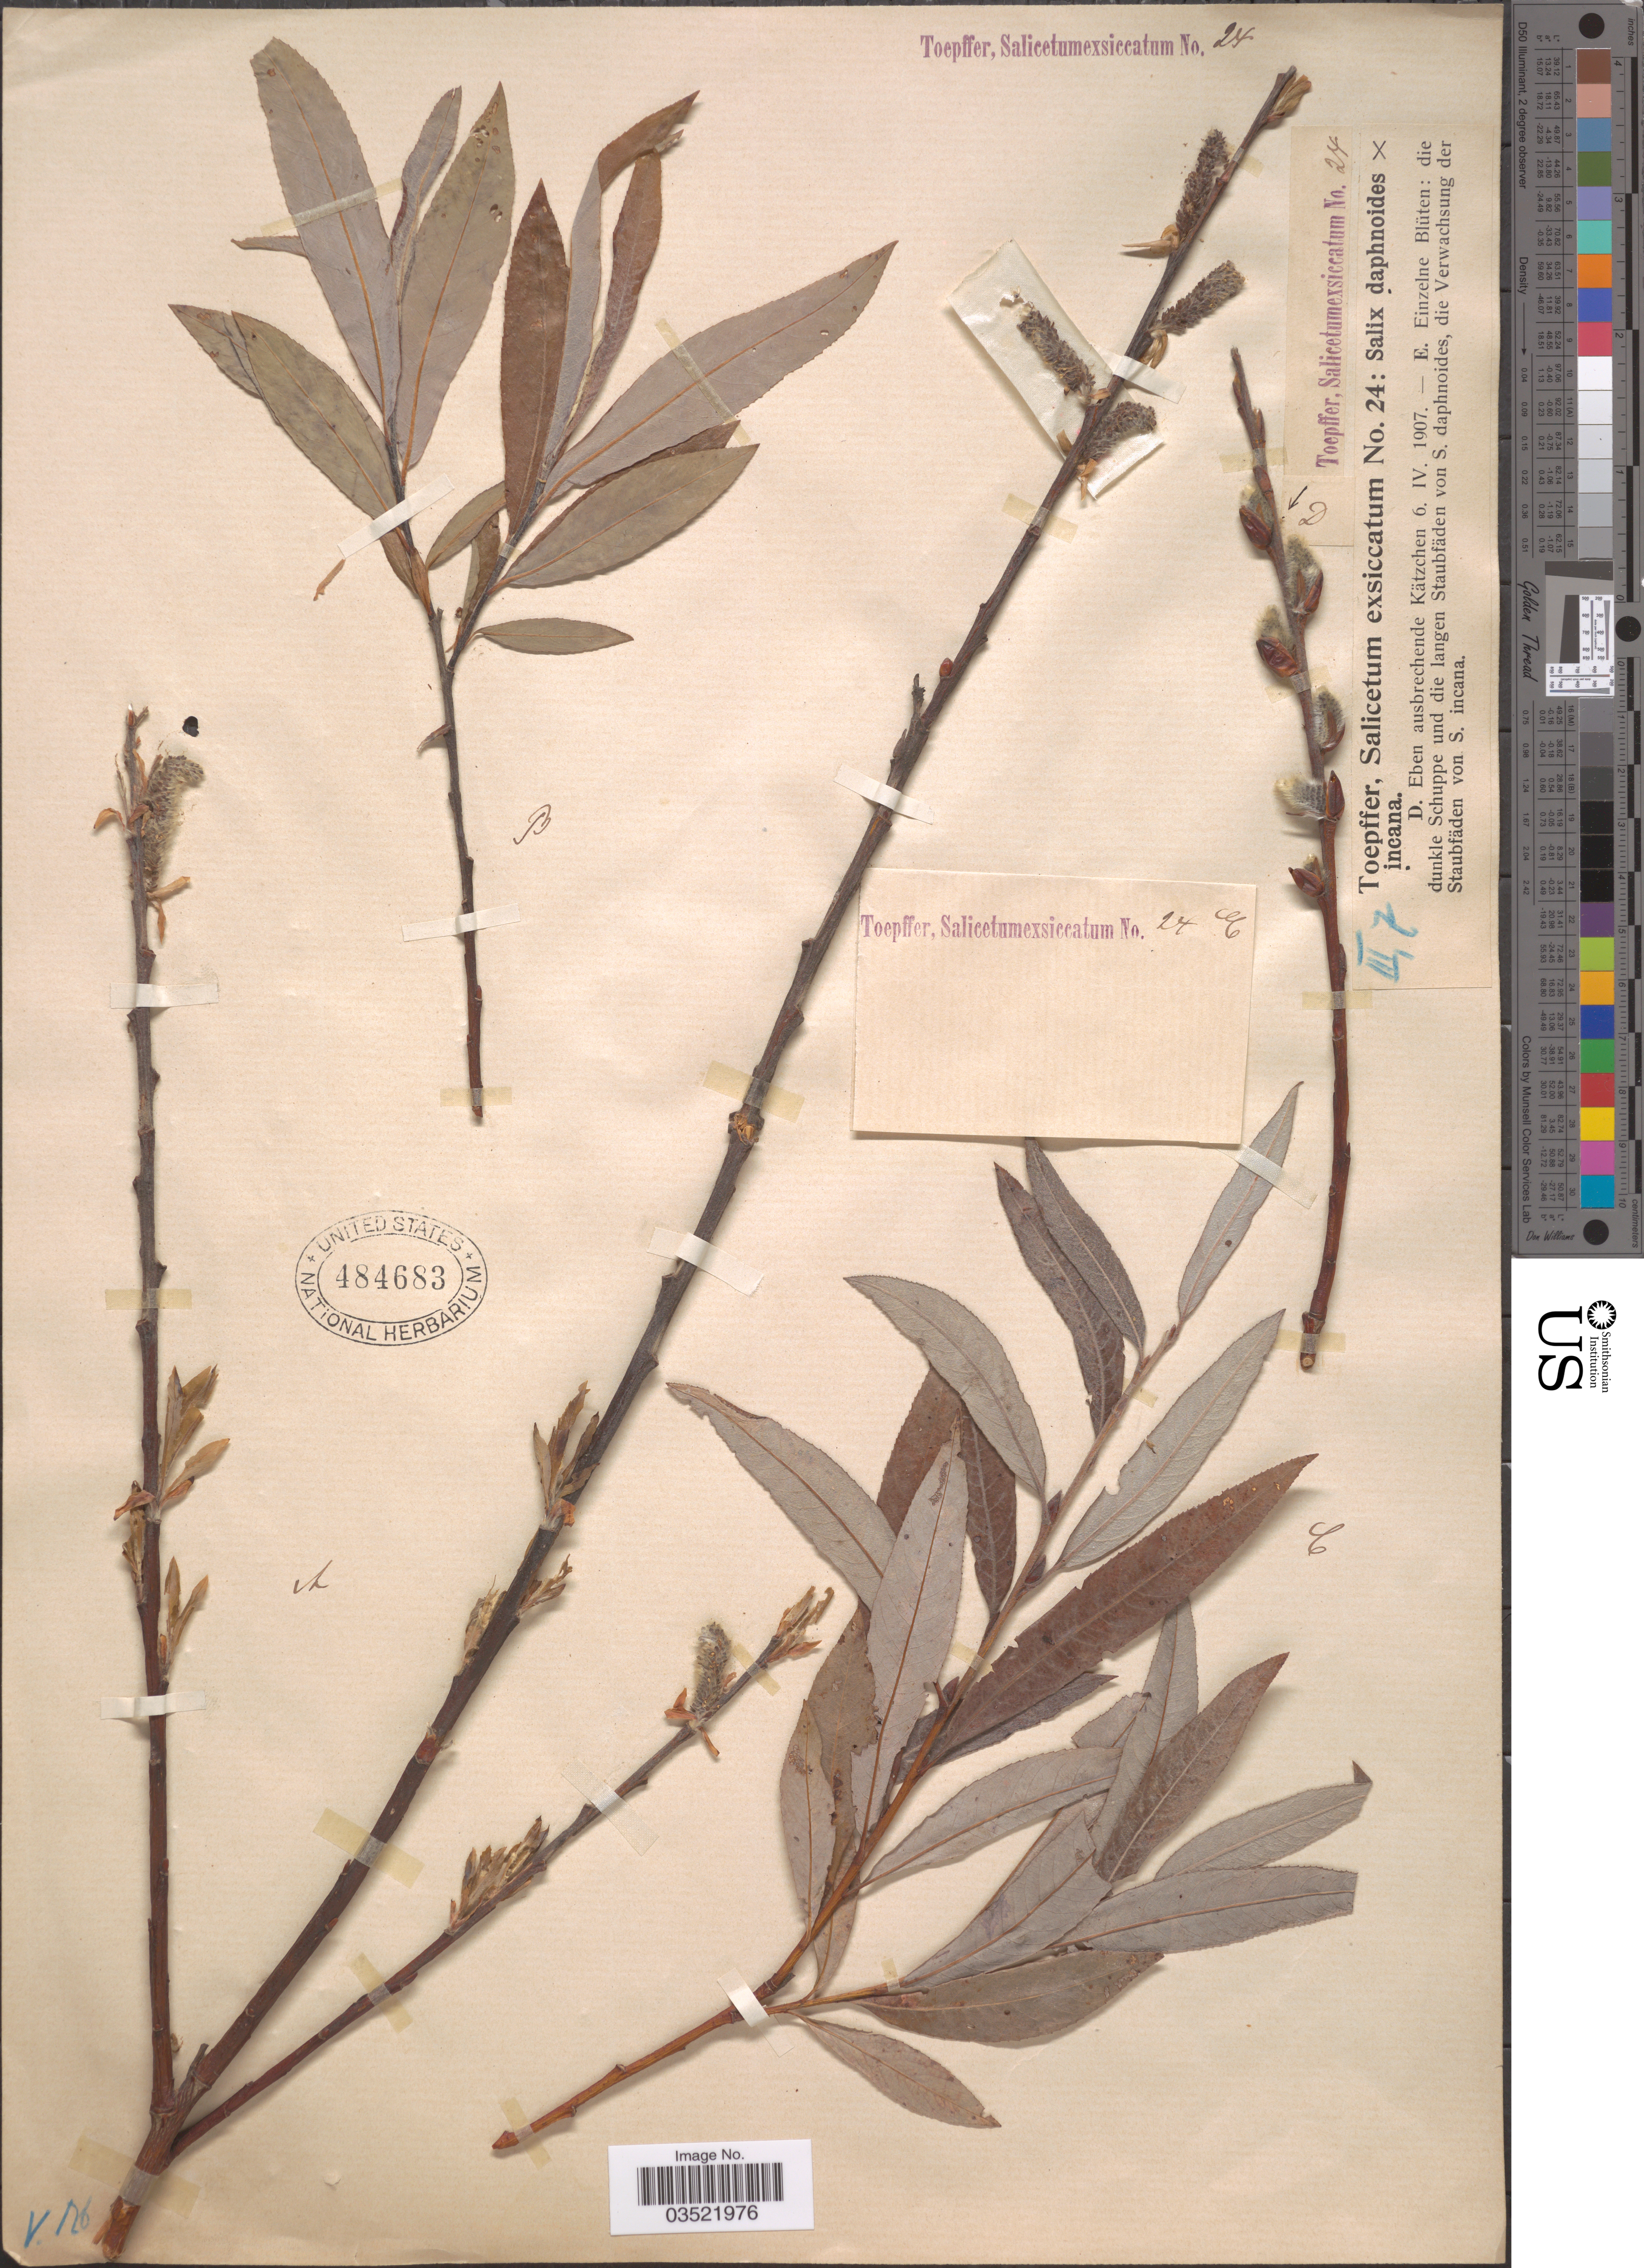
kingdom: Plantae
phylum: Tracheophyta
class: Magnoliopsida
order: Malpighiales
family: Salicaceae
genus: Salix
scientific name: Salix daphnoides x S. incana Michx.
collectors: A. Toepffer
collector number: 24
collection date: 1907-04-06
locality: Salicetum [unsure placement]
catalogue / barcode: US 484683